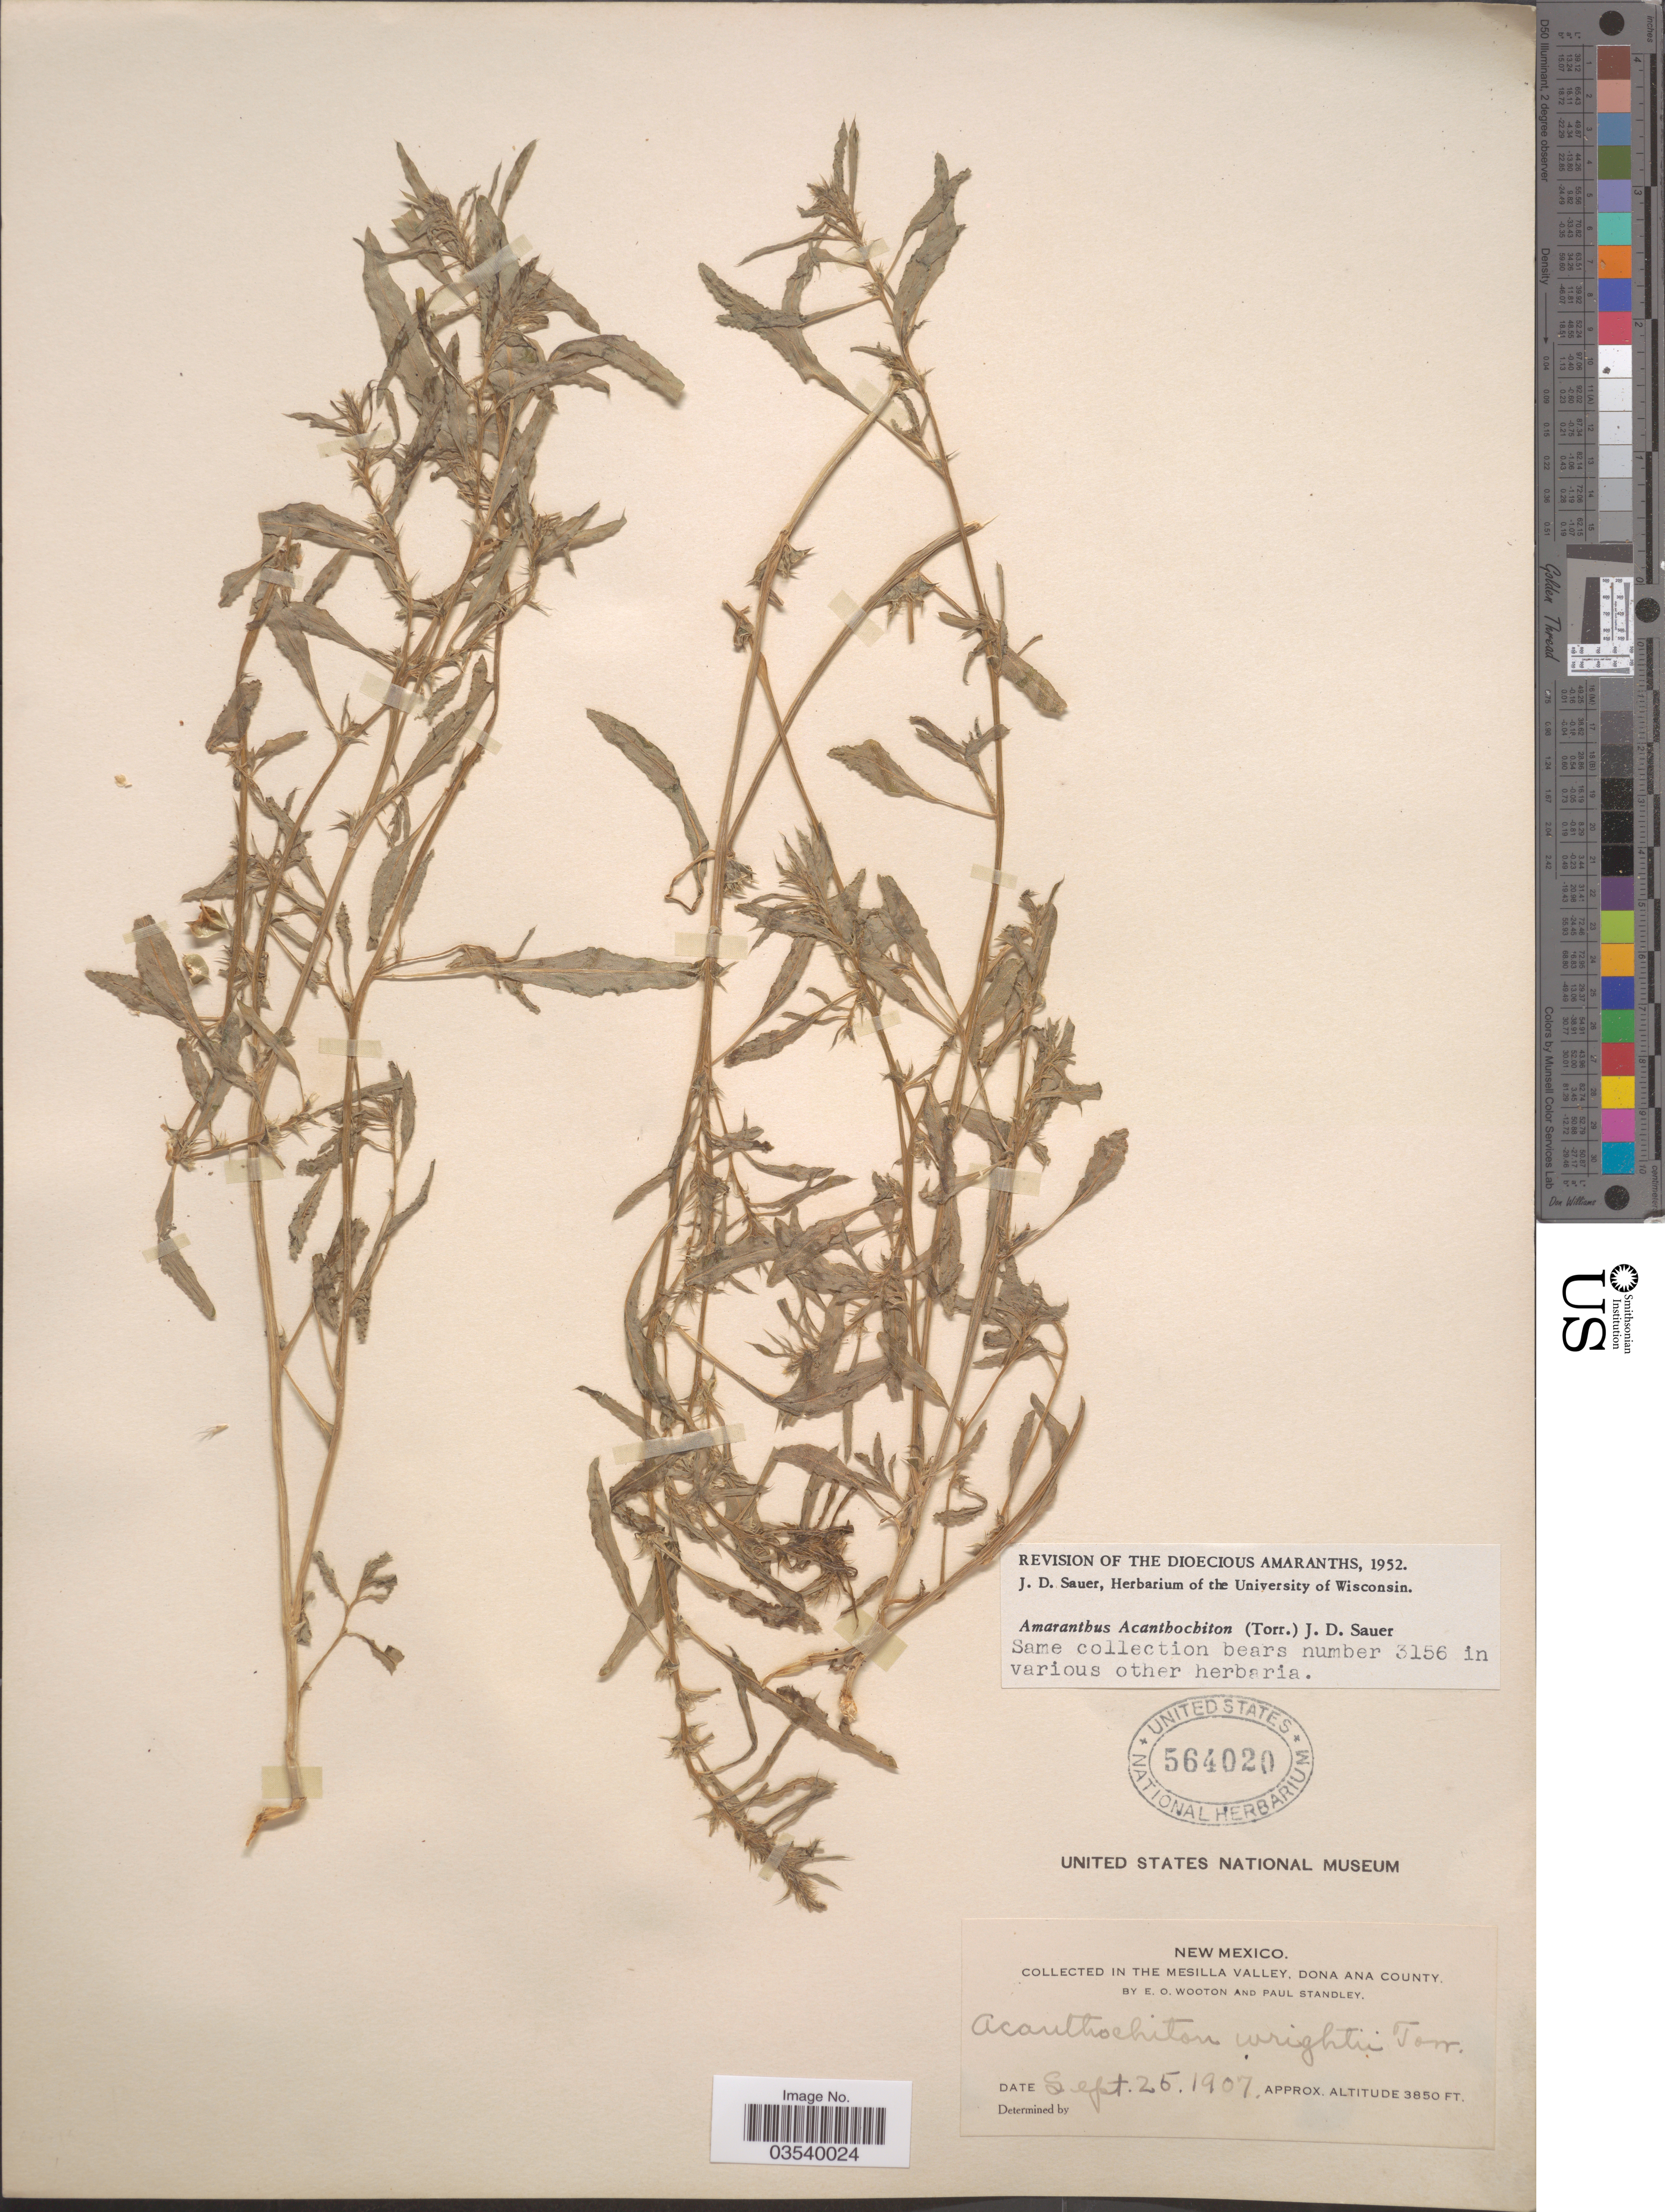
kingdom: Plantae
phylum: Tracheophyta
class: Magnoliopsida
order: Caryophyllales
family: Amaranthaceae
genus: Amaranthus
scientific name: Amaranthus acanthochiton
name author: J.D. Sauer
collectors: E. O. Wooton & P. C. Standley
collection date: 1907-09-25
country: United States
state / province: New Mexico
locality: In the Mesilla Valley, Dona Ana County.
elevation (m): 1173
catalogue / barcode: US 564020